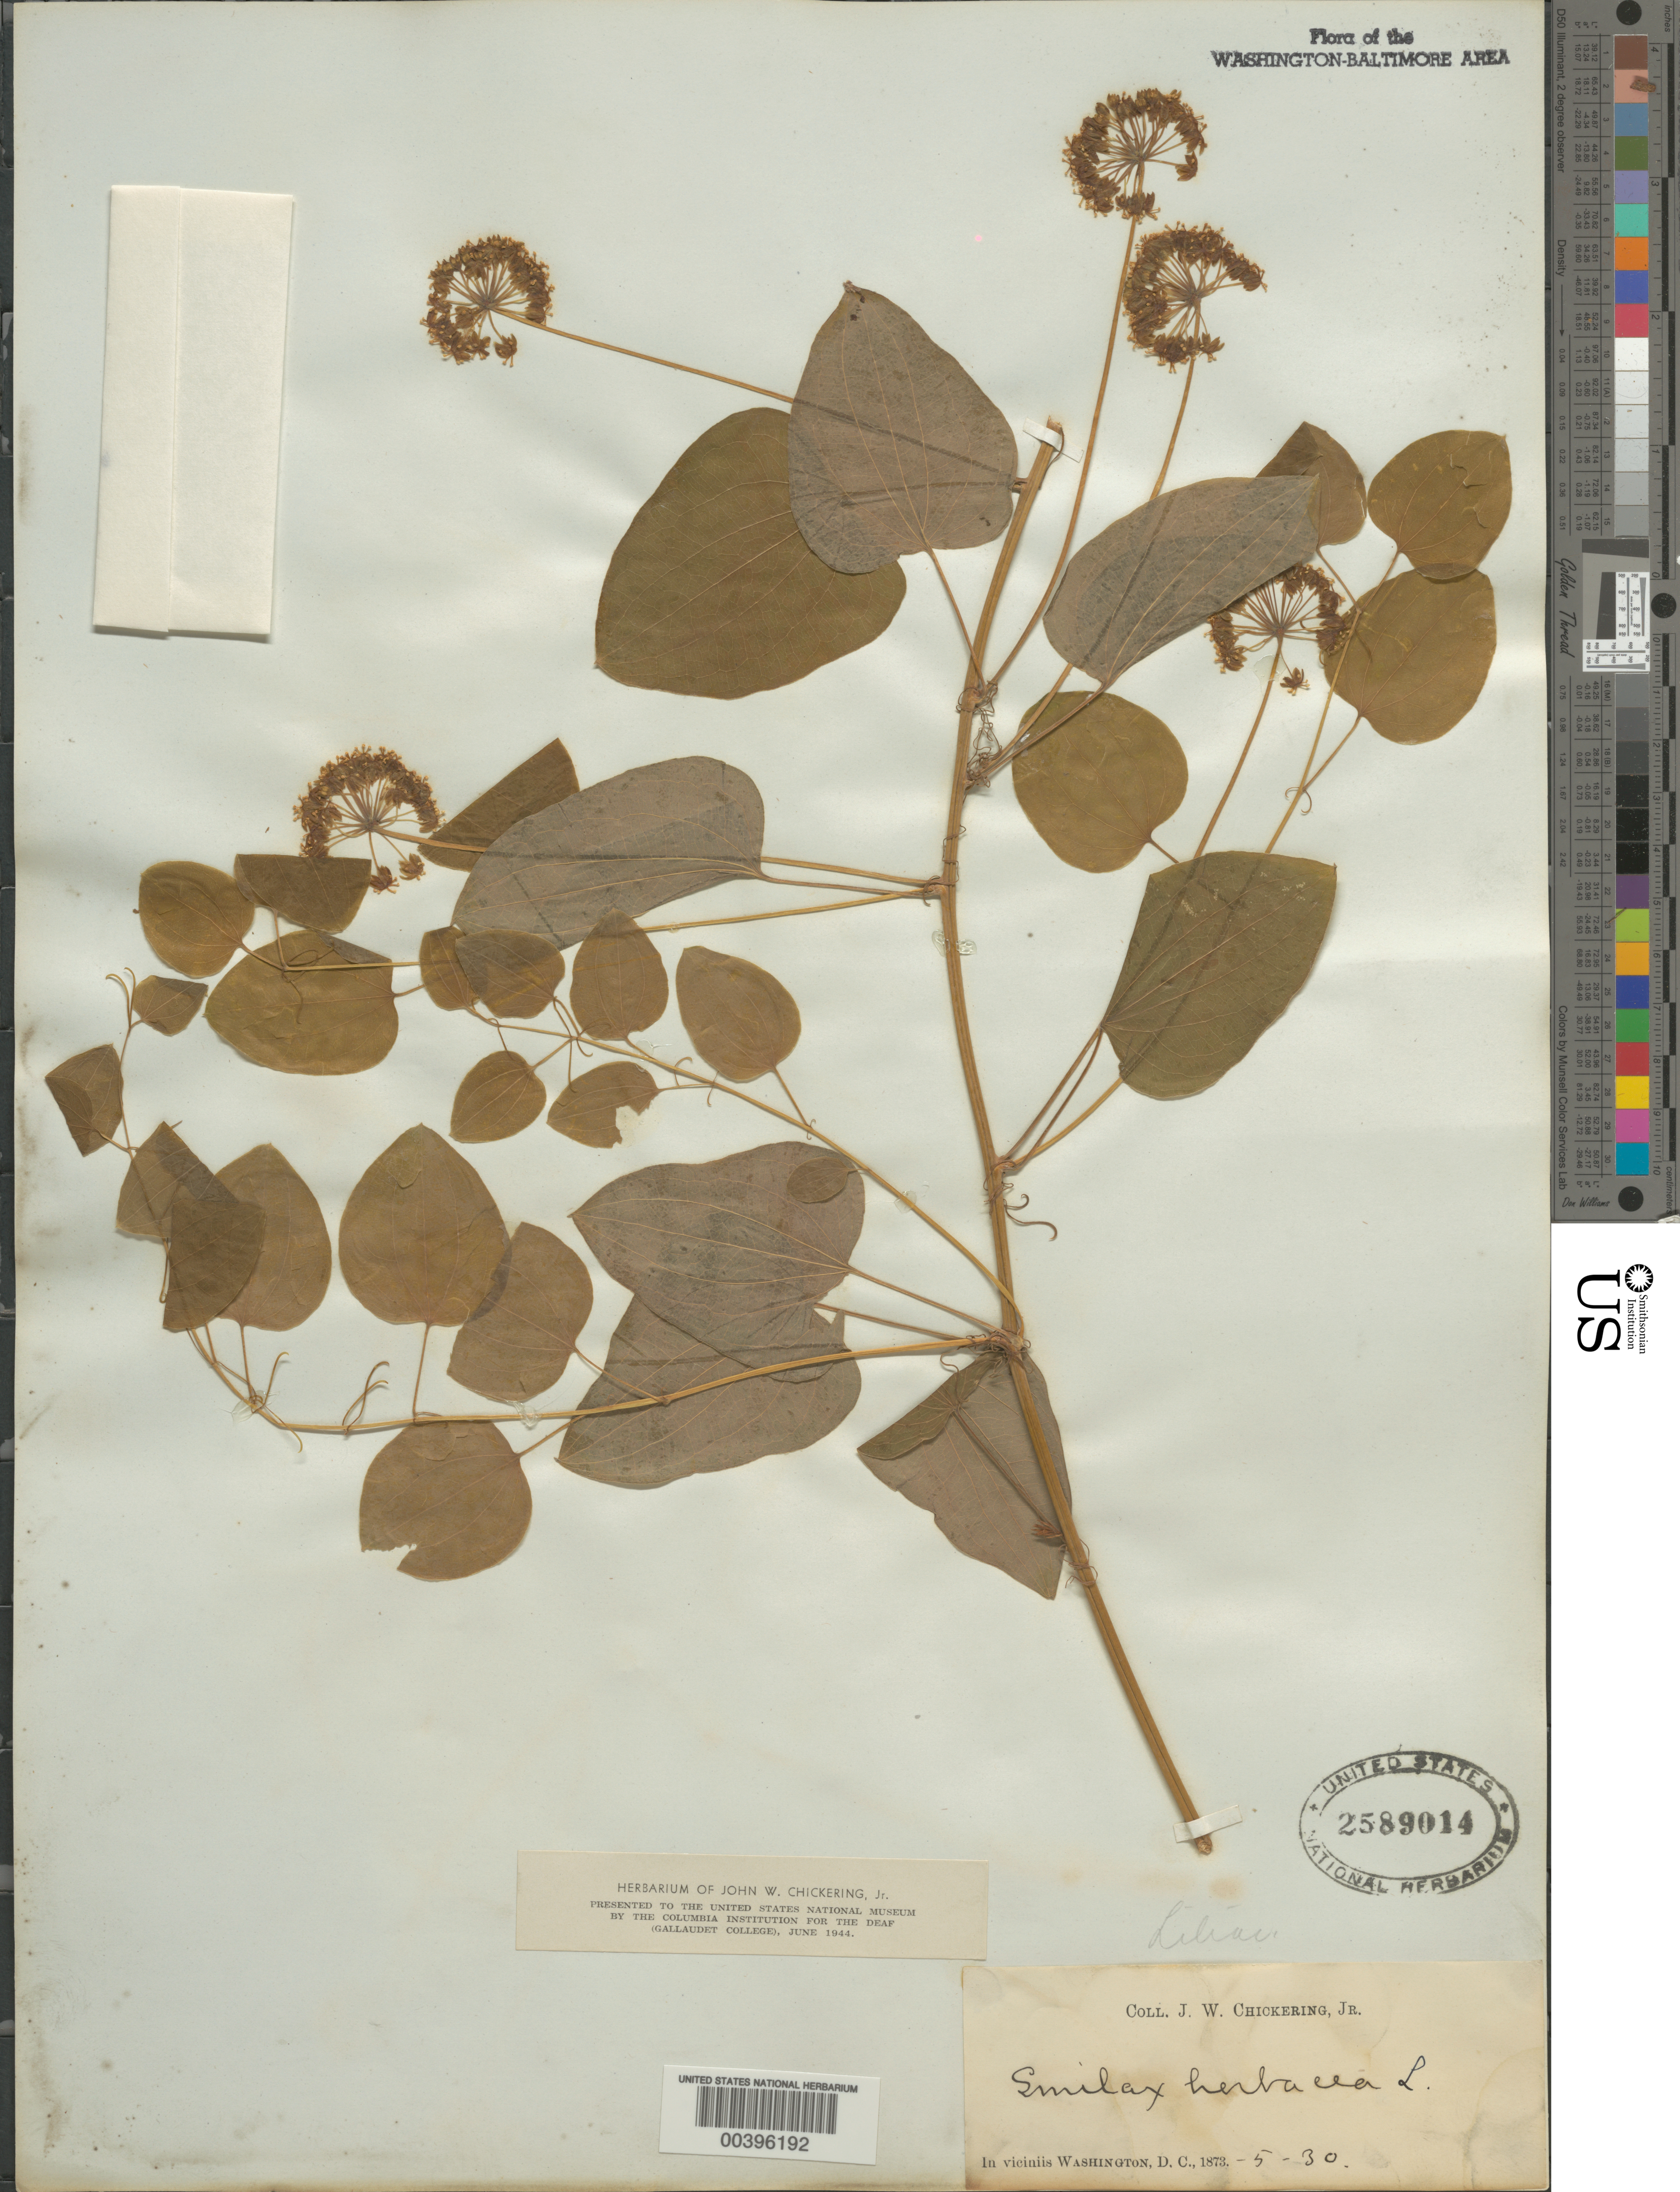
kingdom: Plantae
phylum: Tracheophyta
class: Liliopsida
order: Liliales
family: Smilacaceae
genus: Smilax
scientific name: Smilax herbacea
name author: L.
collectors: J. W. Chickering Jr.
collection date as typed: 30 May 1873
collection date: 1873-05-30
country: United States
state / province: District of Columbia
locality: Washington DC area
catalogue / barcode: US 2589014